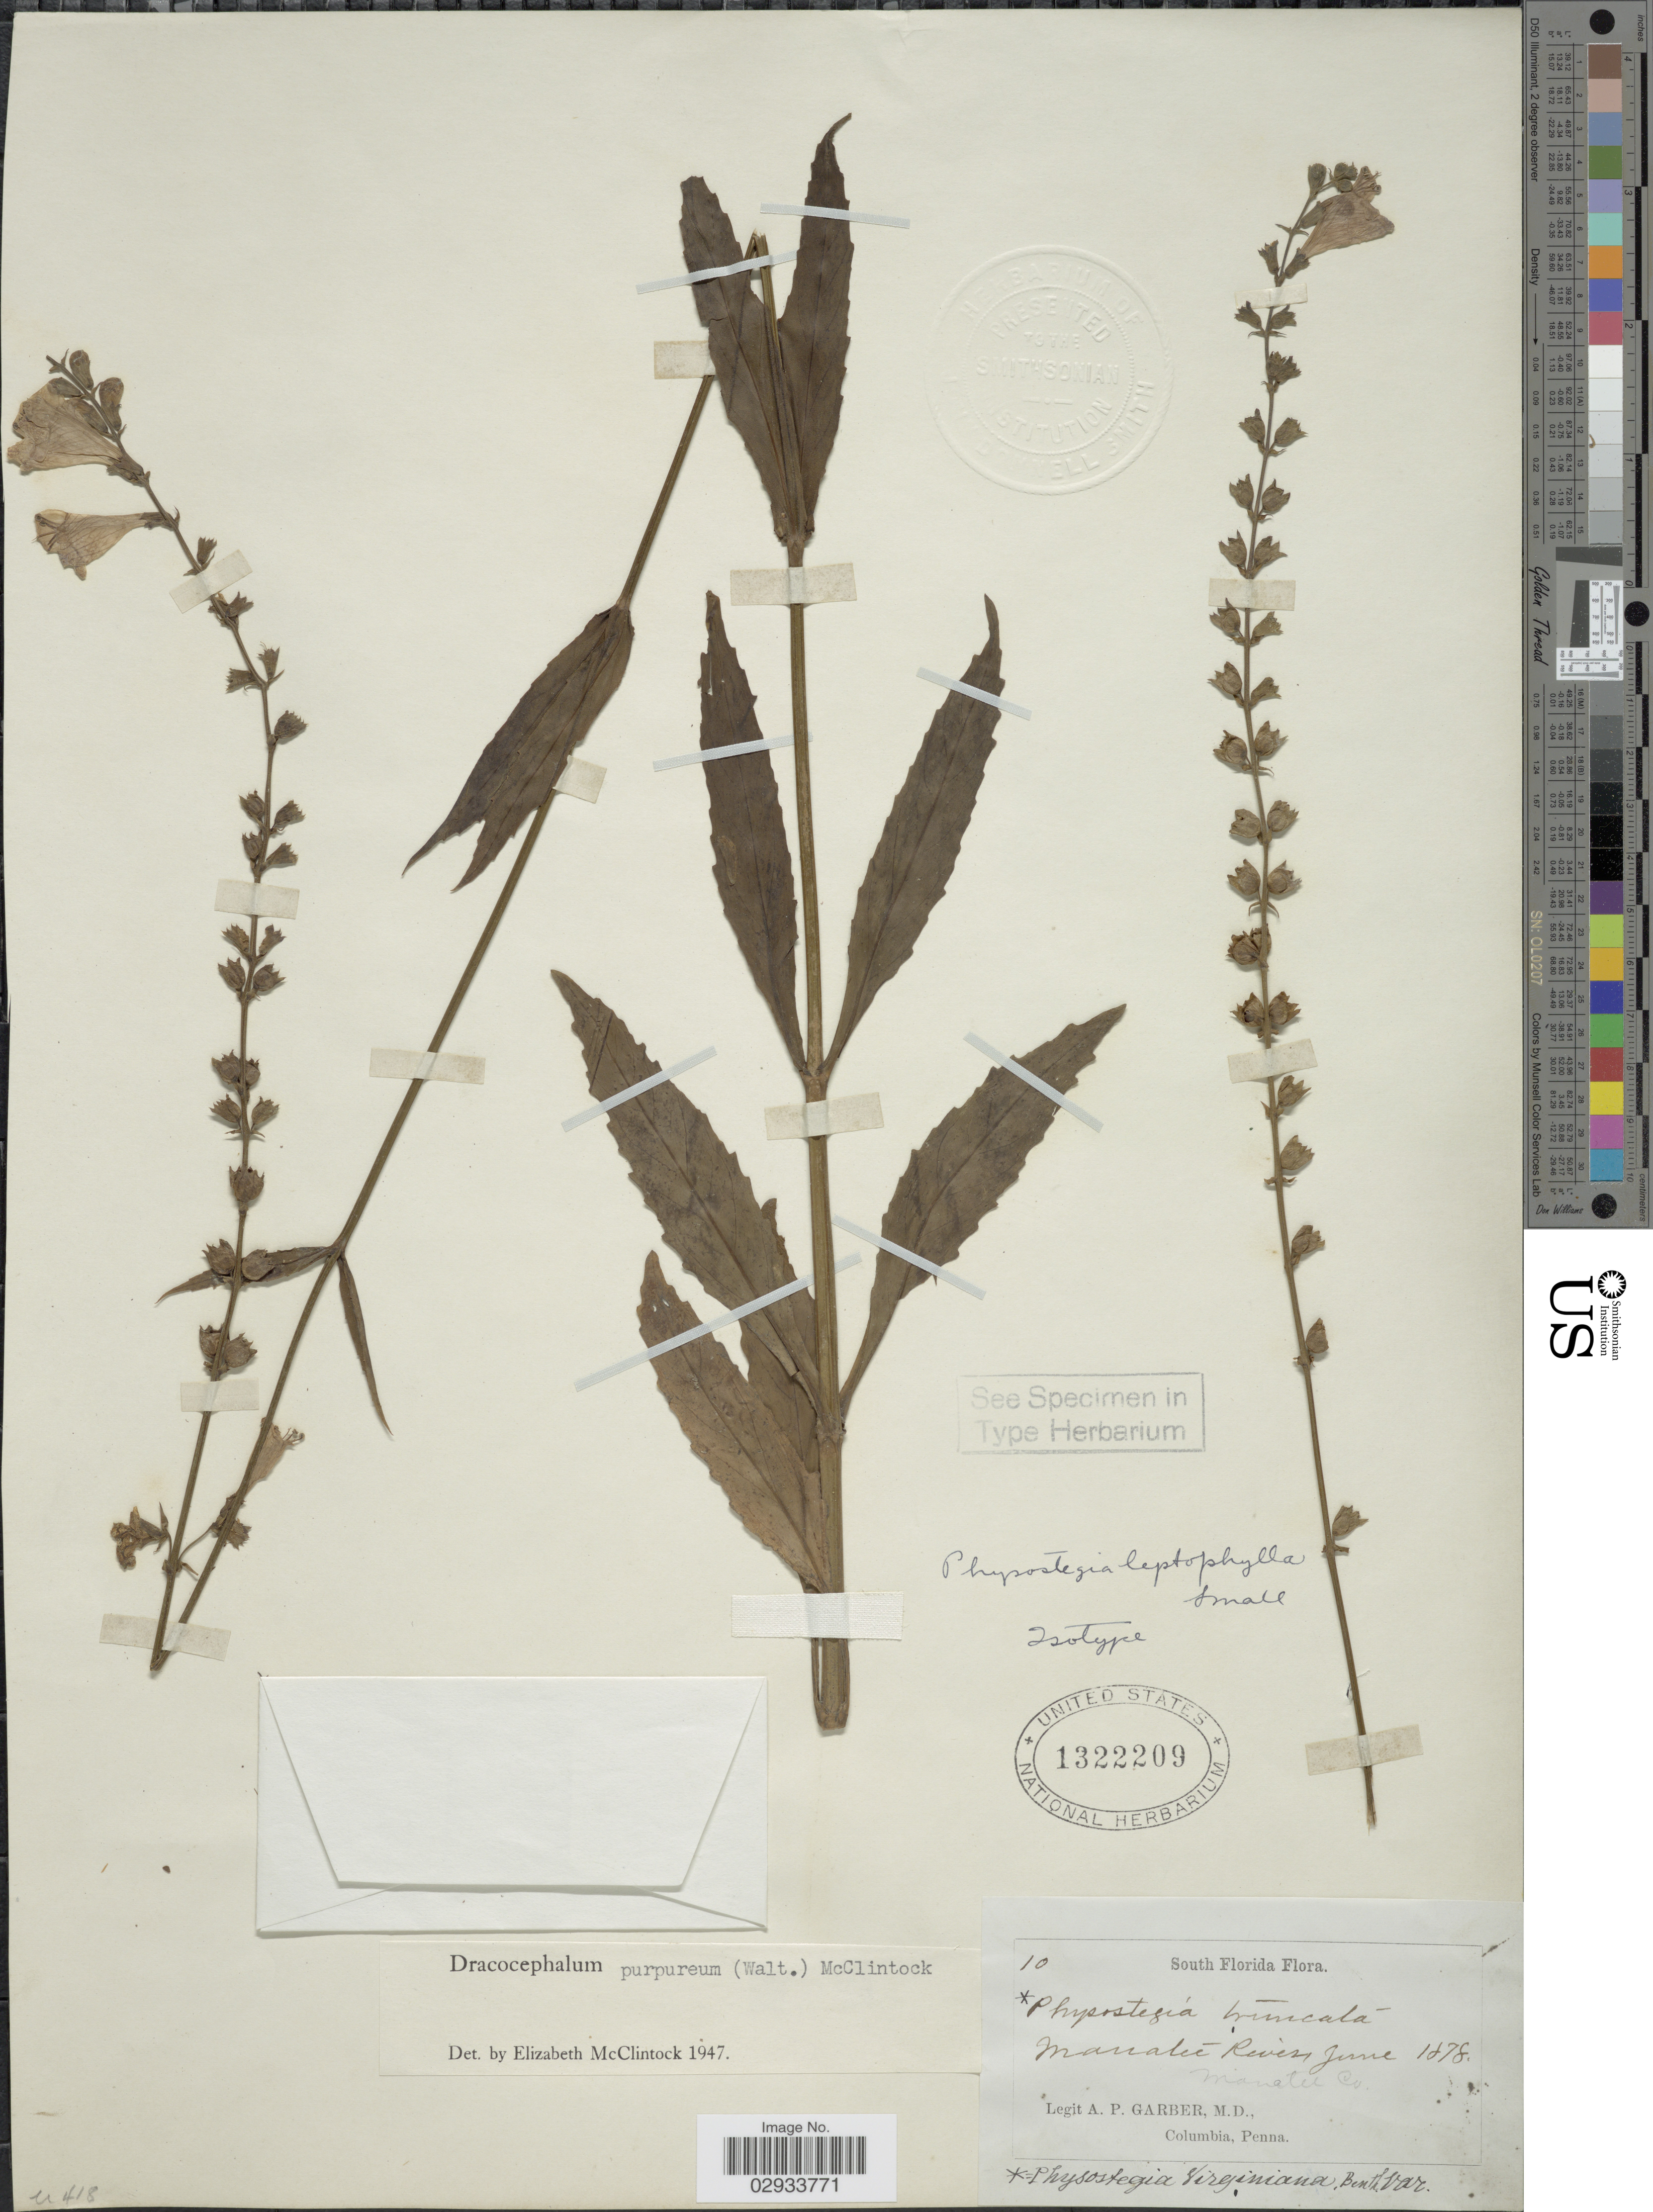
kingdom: Plantae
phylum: Tracheophyta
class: Magnoliopsida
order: Lamiales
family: Lamiaceae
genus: Physostegia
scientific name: Physostegia leptophylla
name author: Small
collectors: A. P. Garber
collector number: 10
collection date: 1878-06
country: United States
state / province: Florida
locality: South Florida, Manatee River, Manatee Co.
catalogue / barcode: US 1322209